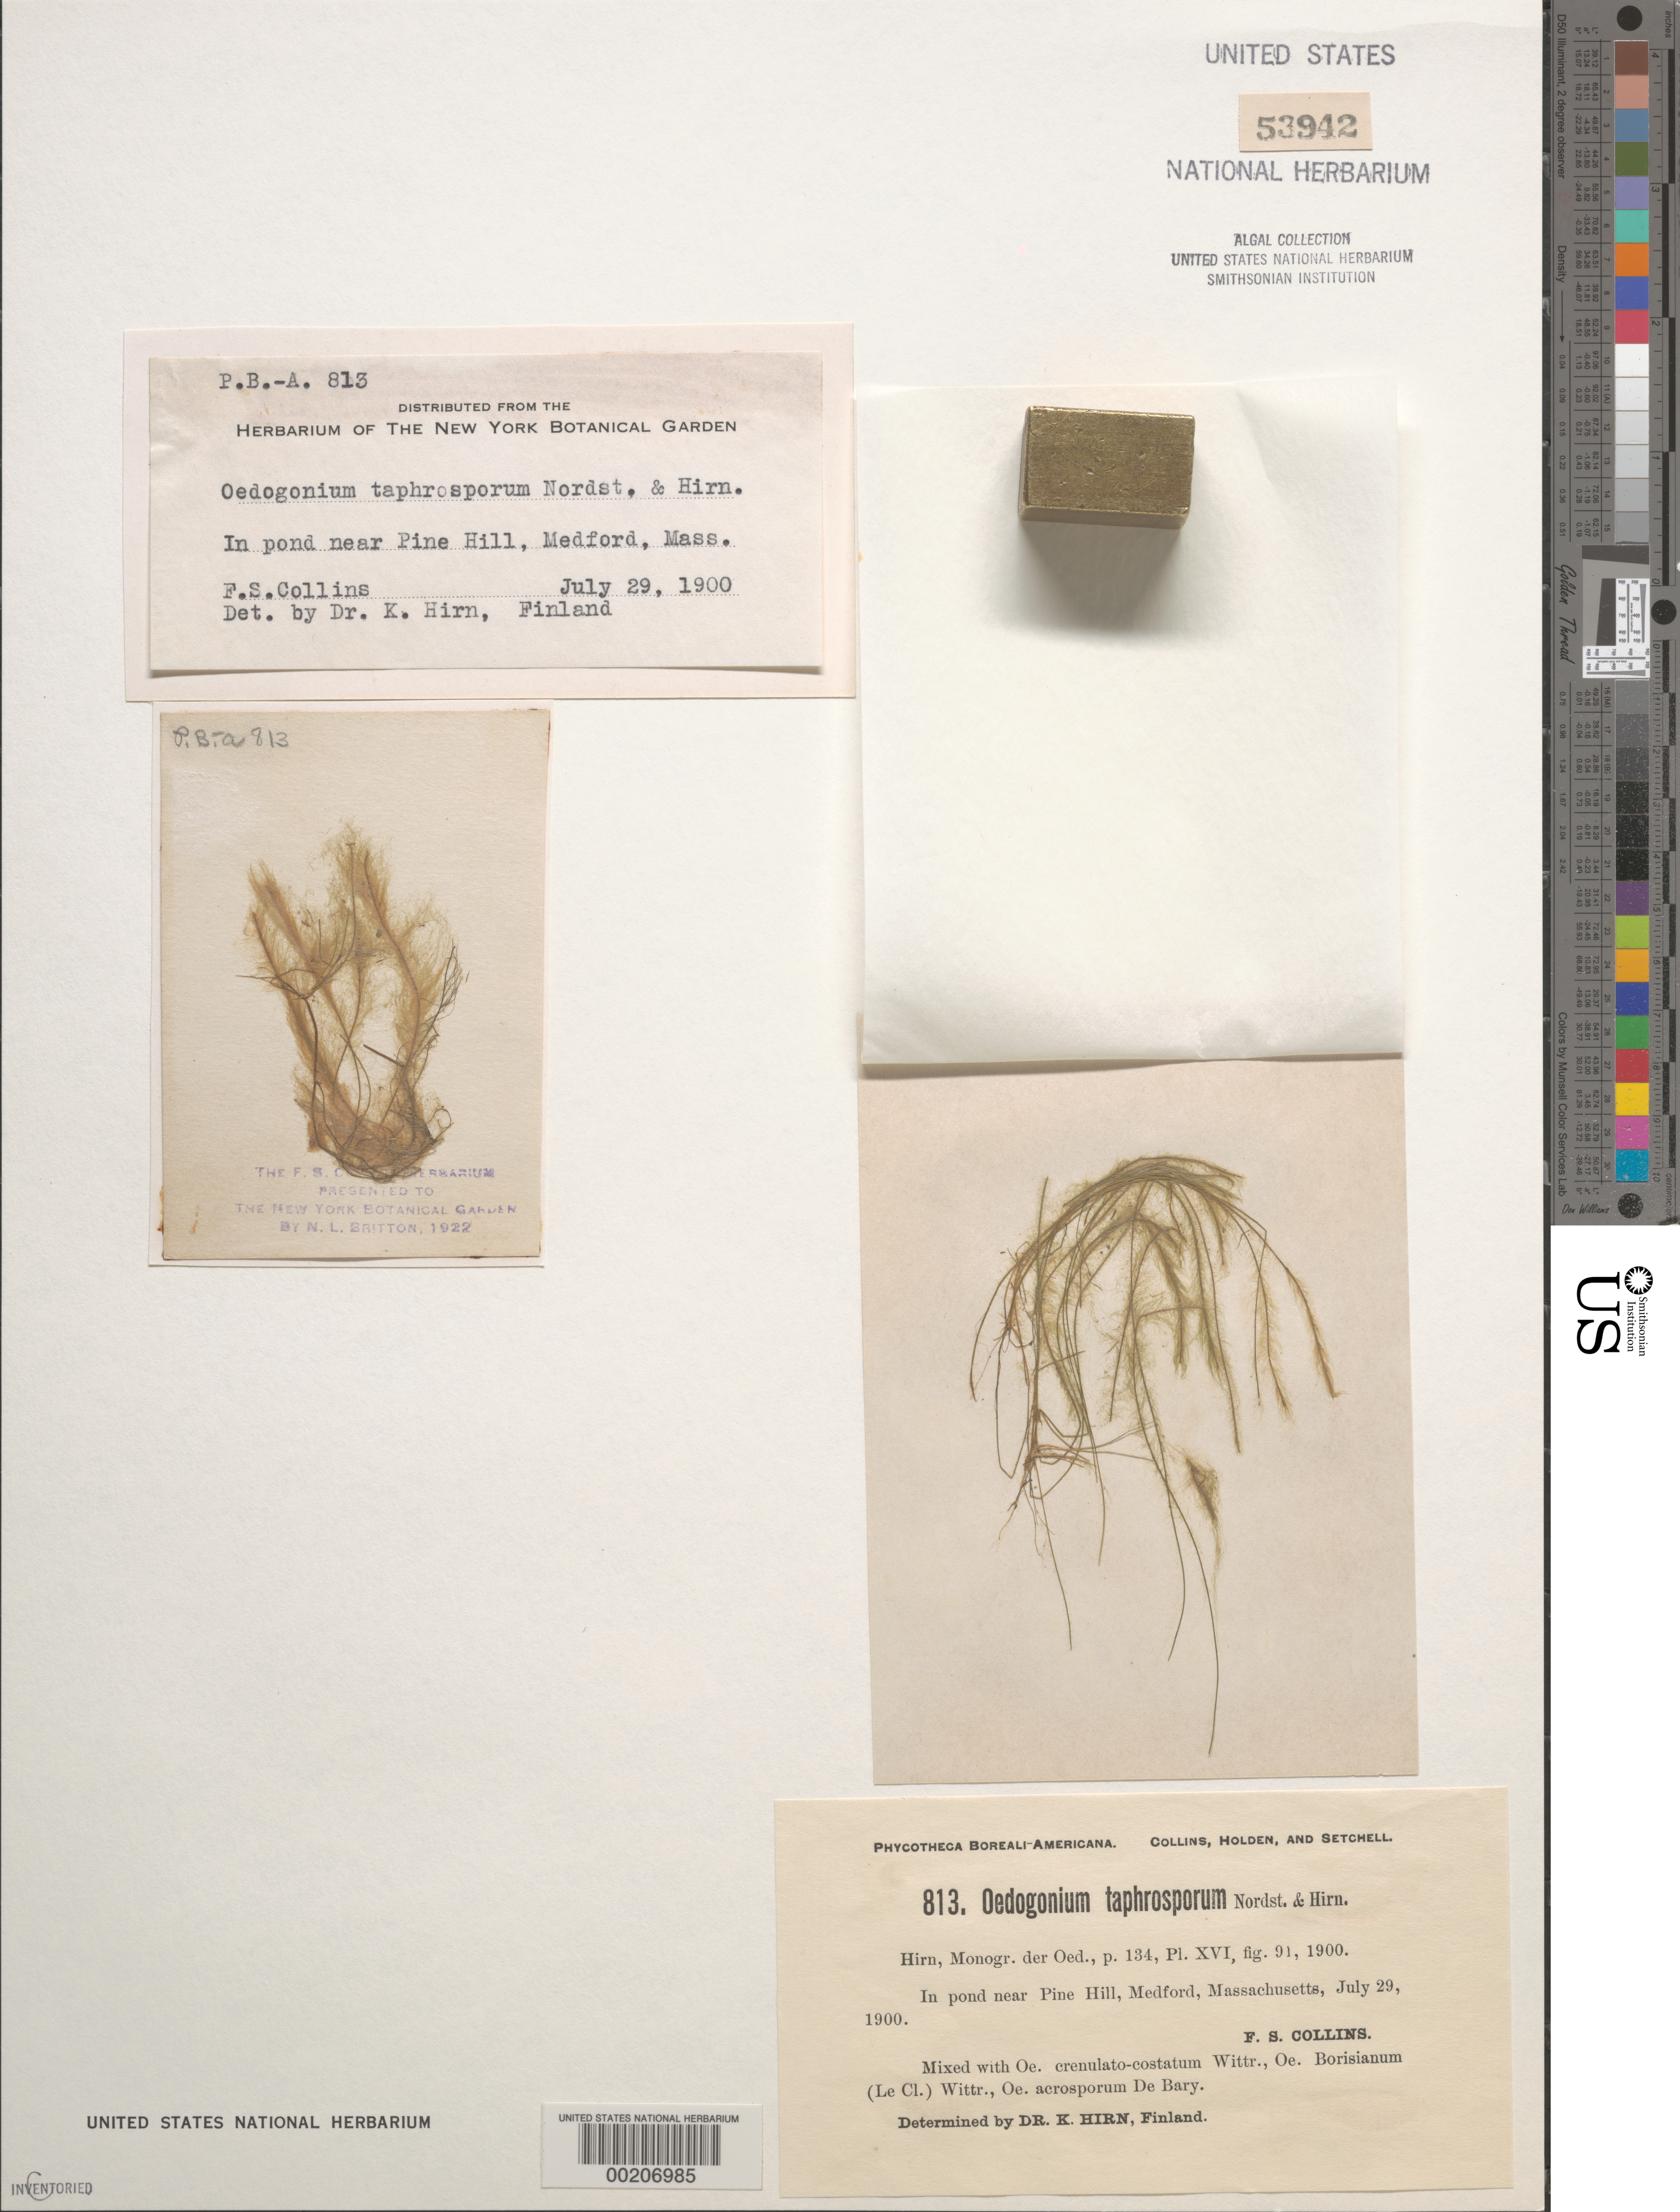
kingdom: Plantae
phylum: Chlorophyta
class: Chlorophyceae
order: Oedogoniales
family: Oedogoniaceae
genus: Oedogonium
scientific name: Oedogonium taphrosporum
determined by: Hirn, K. E.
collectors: F. Collins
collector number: PB-A 813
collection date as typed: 29 Jul 1900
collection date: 1900-07-29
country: United States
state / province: Massachusetts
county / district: Middlesex County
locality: Medford, pond near Pine Hill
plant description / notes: Collins, Holden & Setchell, Phycotheca Boreali-Americana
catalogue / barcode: US 53942